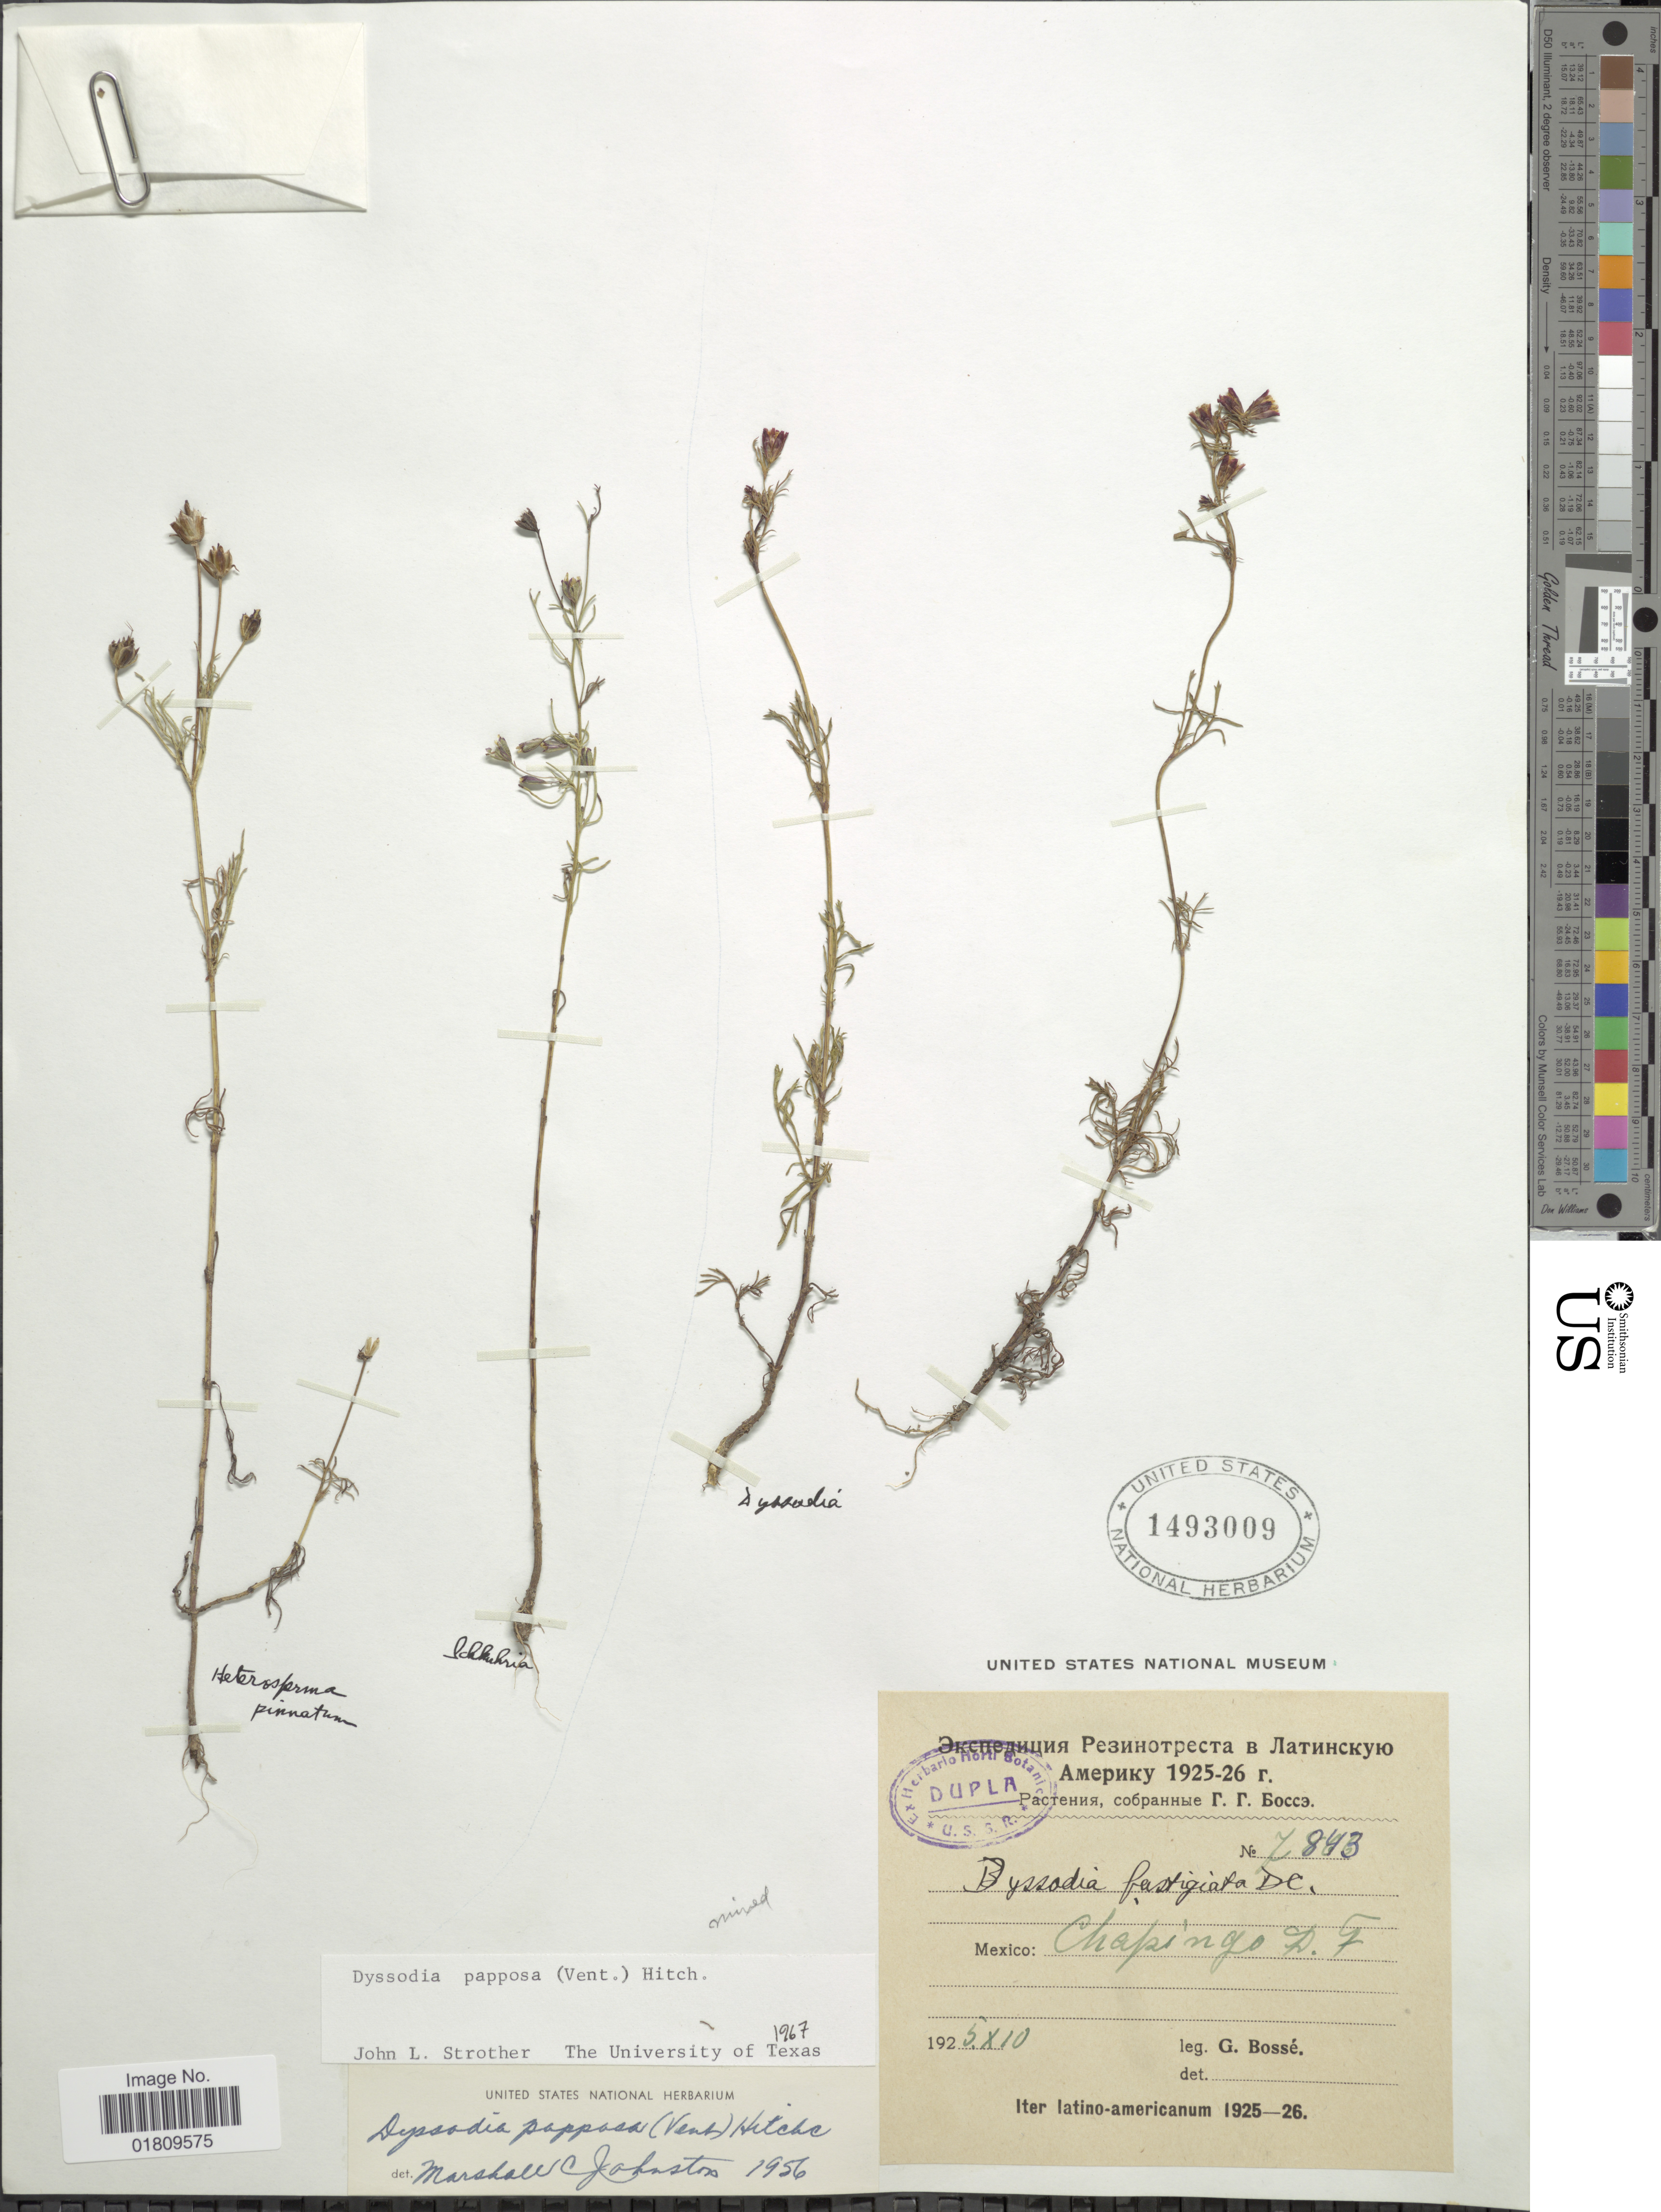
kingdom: Plantae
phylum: Tracheophyta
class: Magnoliopsida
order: Asterales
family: Asteraceae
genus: Dyssodia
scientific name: Dyssodia papposa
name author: (Vent.) Hitchc.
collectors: G. Bossé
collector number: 7843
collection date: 1925-10-10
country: Mexico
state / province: Distrito Federal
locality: Chapingo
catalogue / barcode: US 1493009